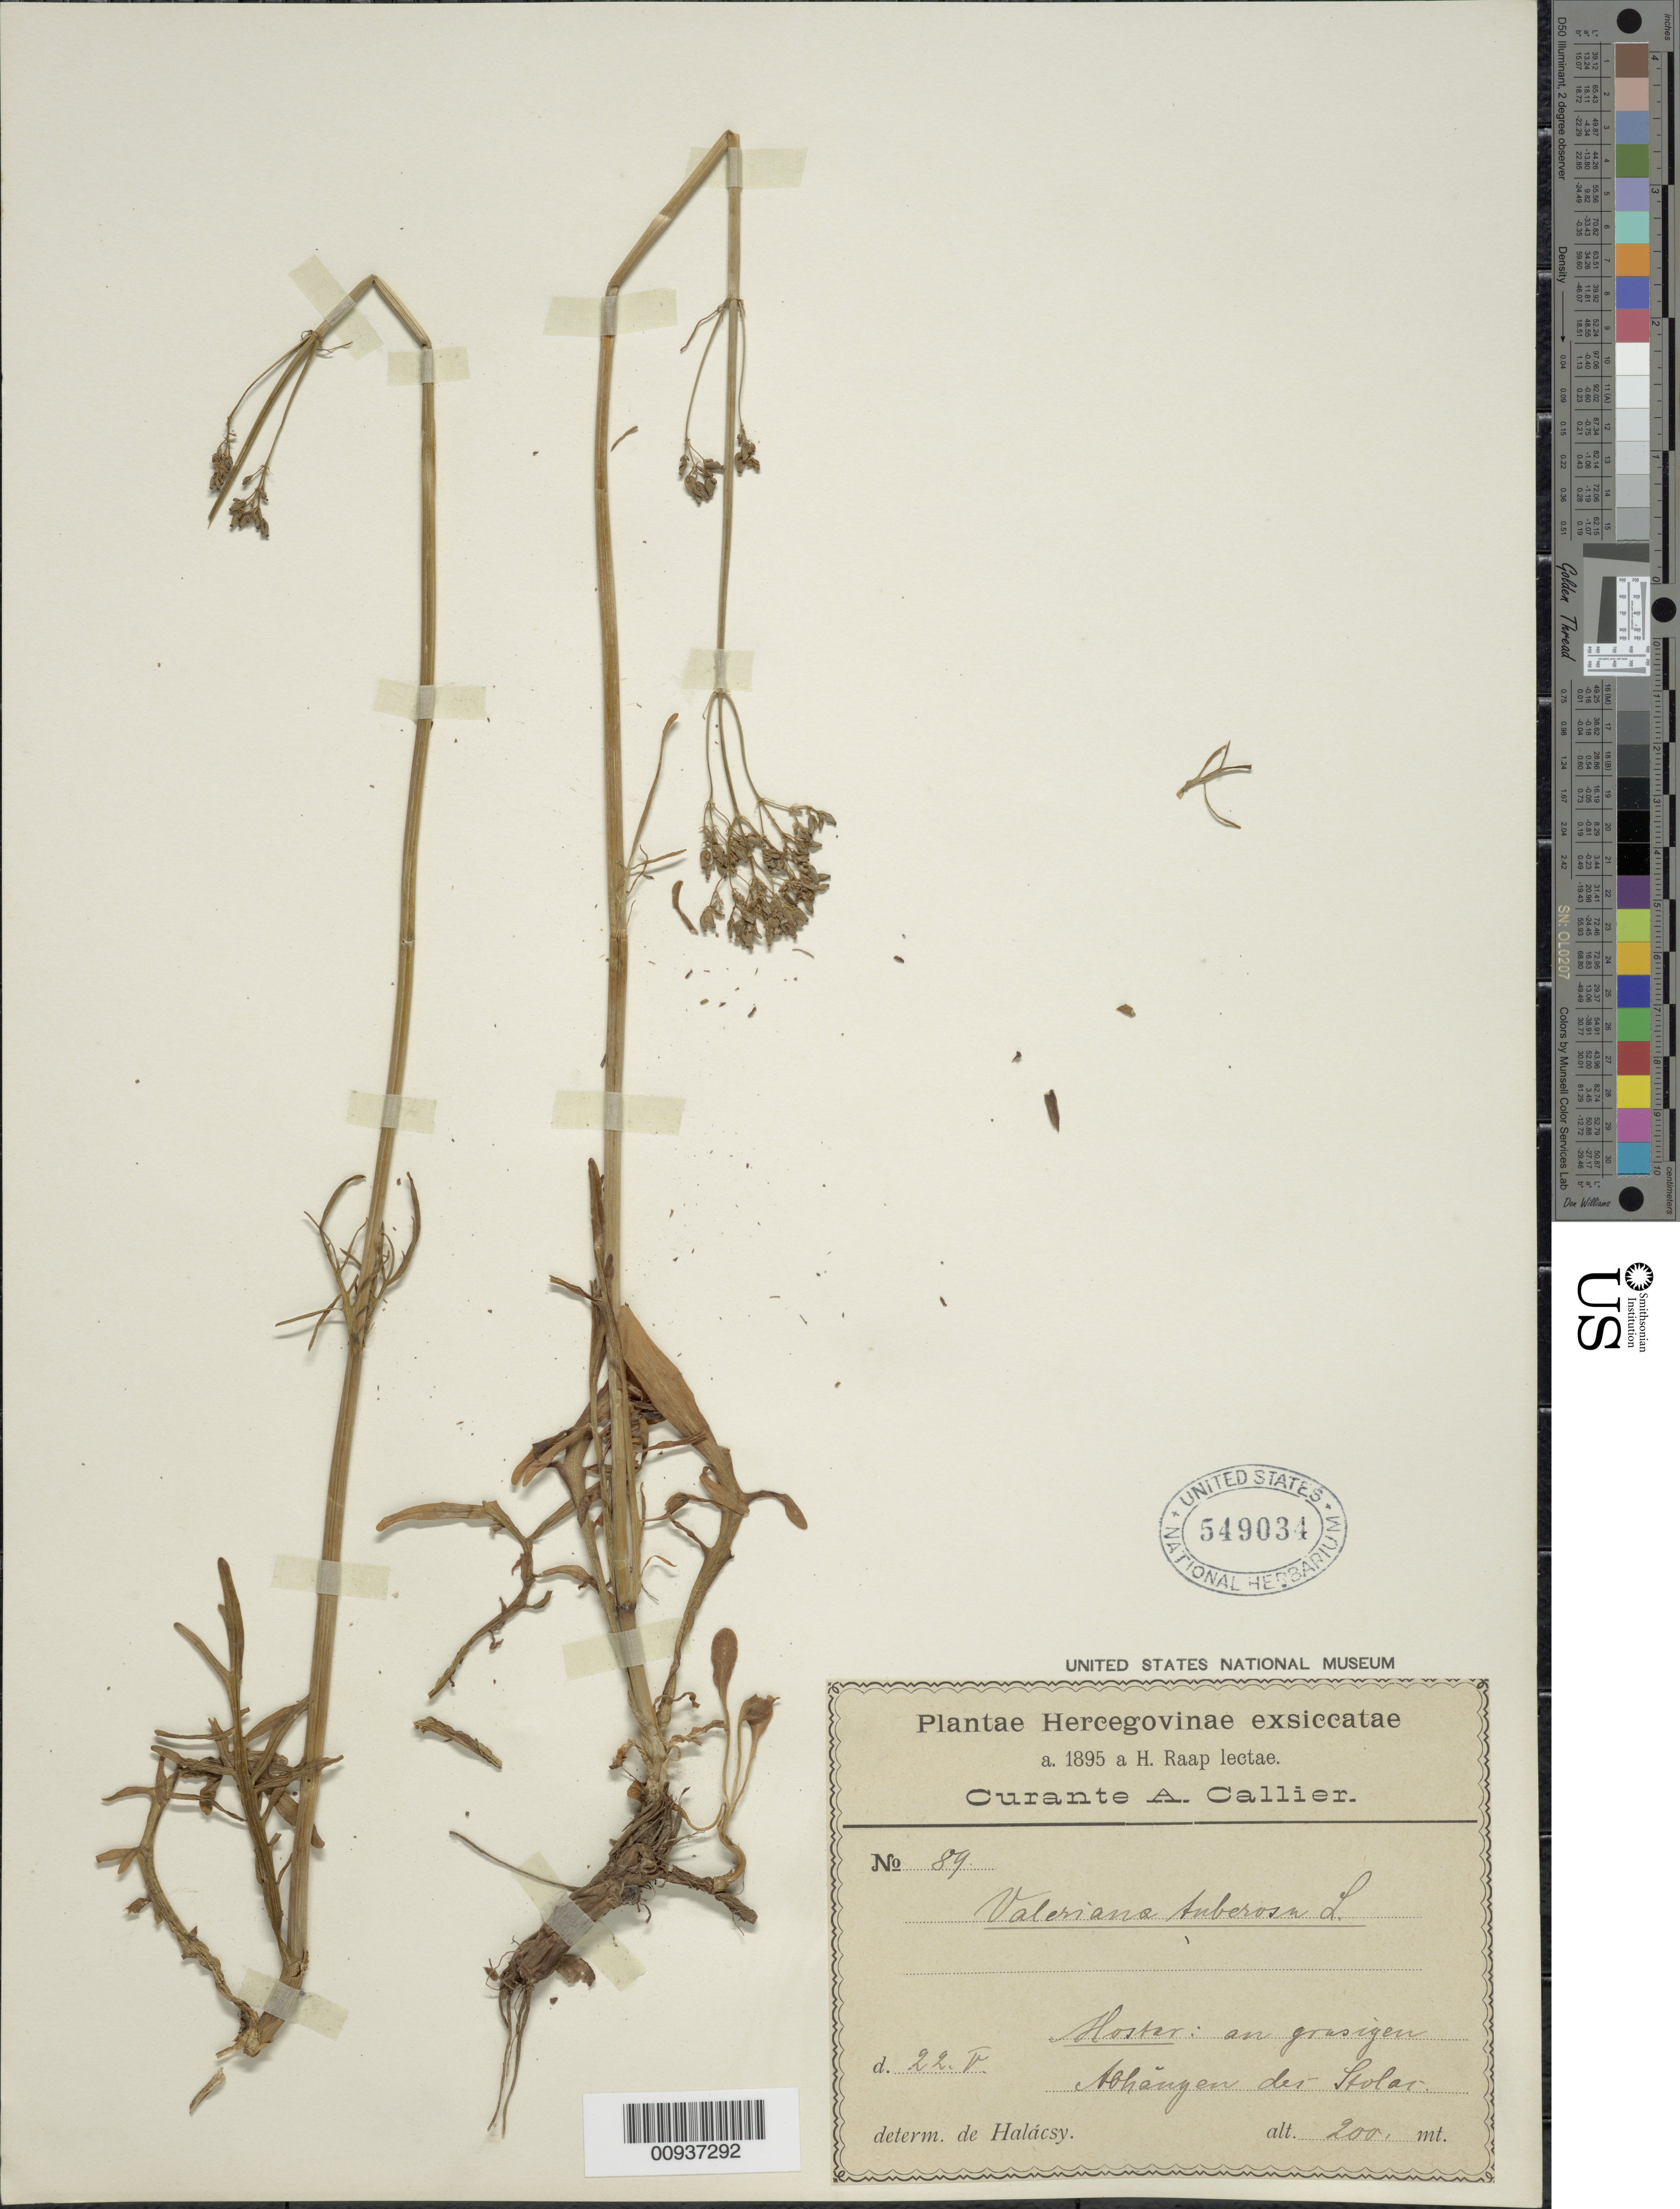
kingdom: Plantae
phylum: Tracheophyta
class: Magnoliopsida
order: Dipsacales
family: Caprifoliaceae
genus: Valeriana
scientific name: Valeriana tuberosa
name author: L.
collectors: C. A. Callier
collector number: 89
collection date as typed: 22 May 1895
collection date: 1895-05-22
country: Bosnia and Herzegovina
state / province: Federation of B&H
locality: Mostar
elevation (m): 200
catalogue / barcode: US 549034